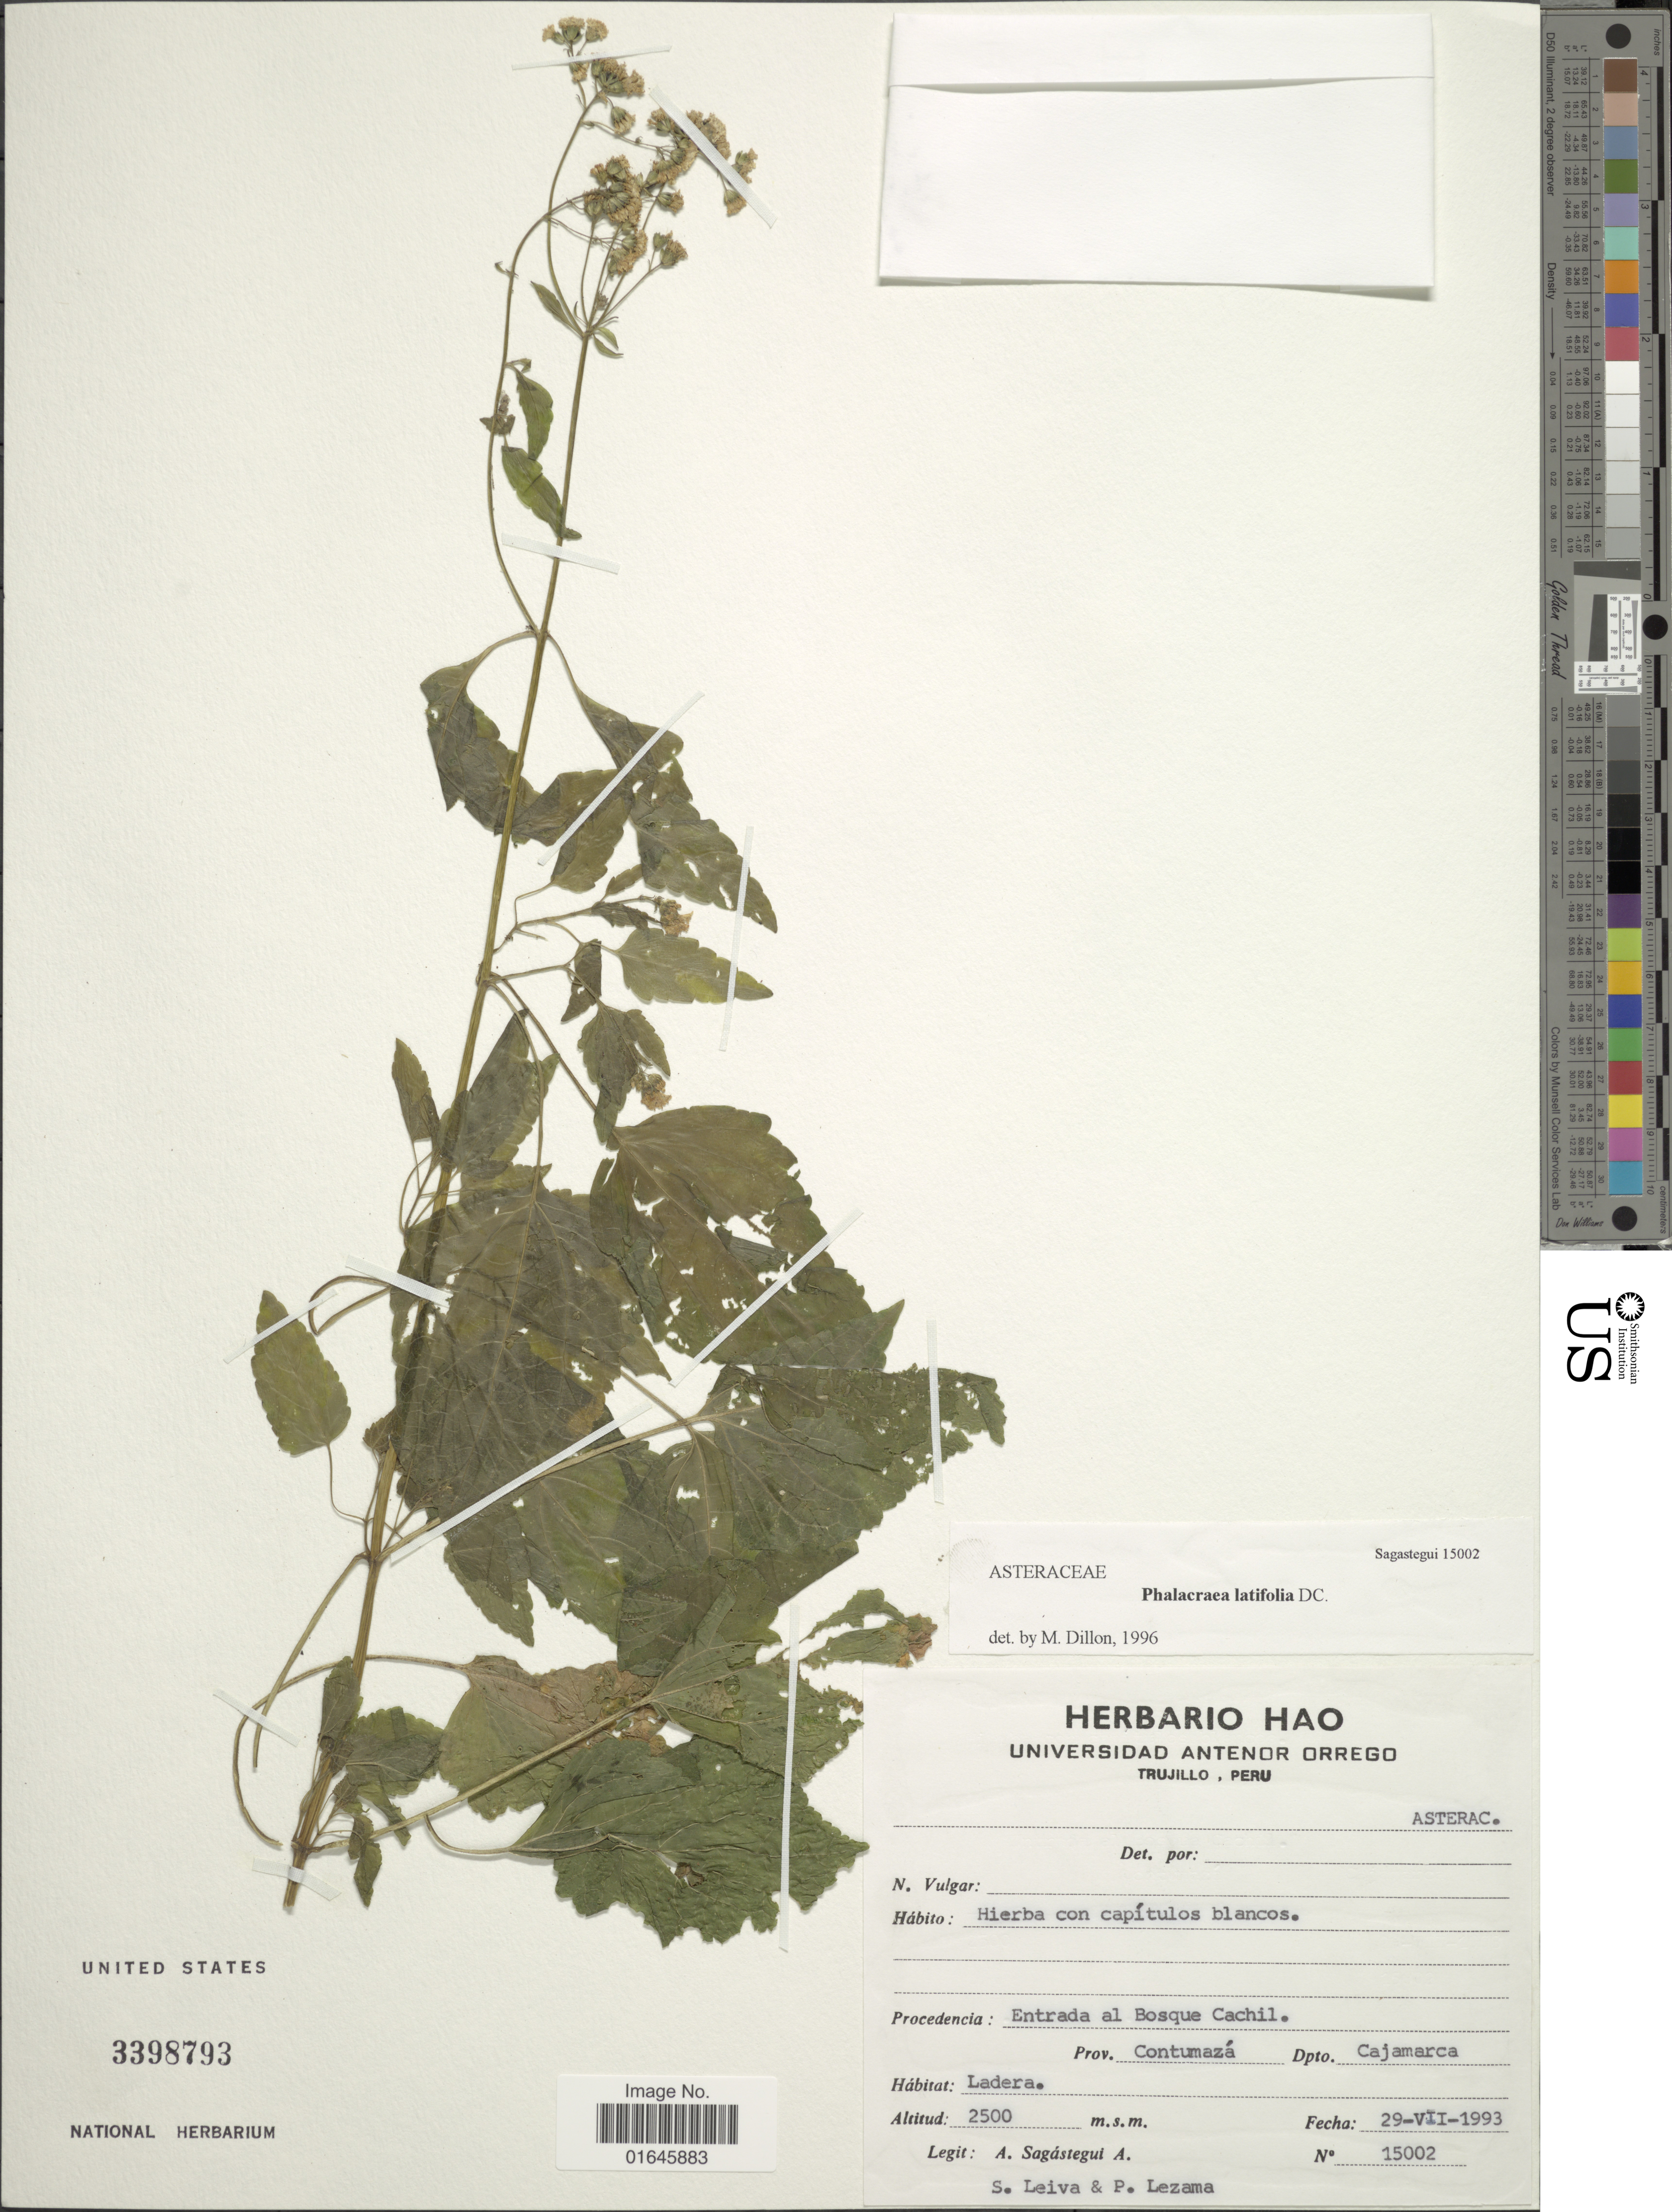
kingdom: Plantae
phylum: Tracheophyta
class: Magnoliopsida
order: Asterales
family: Asteraceae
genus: Phalacraea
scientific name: Phalacraea latifolia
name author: DC.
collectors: A. Sagástegui A., S. Leiva & P. Lezama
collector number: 15002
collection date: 1993-07-29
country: Peru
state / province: Cajamarca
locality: Entrada el Bosque Cachil, Prov. Contumaza, Dpto. Cajamarca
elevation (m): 2500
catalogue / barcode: US 3398793